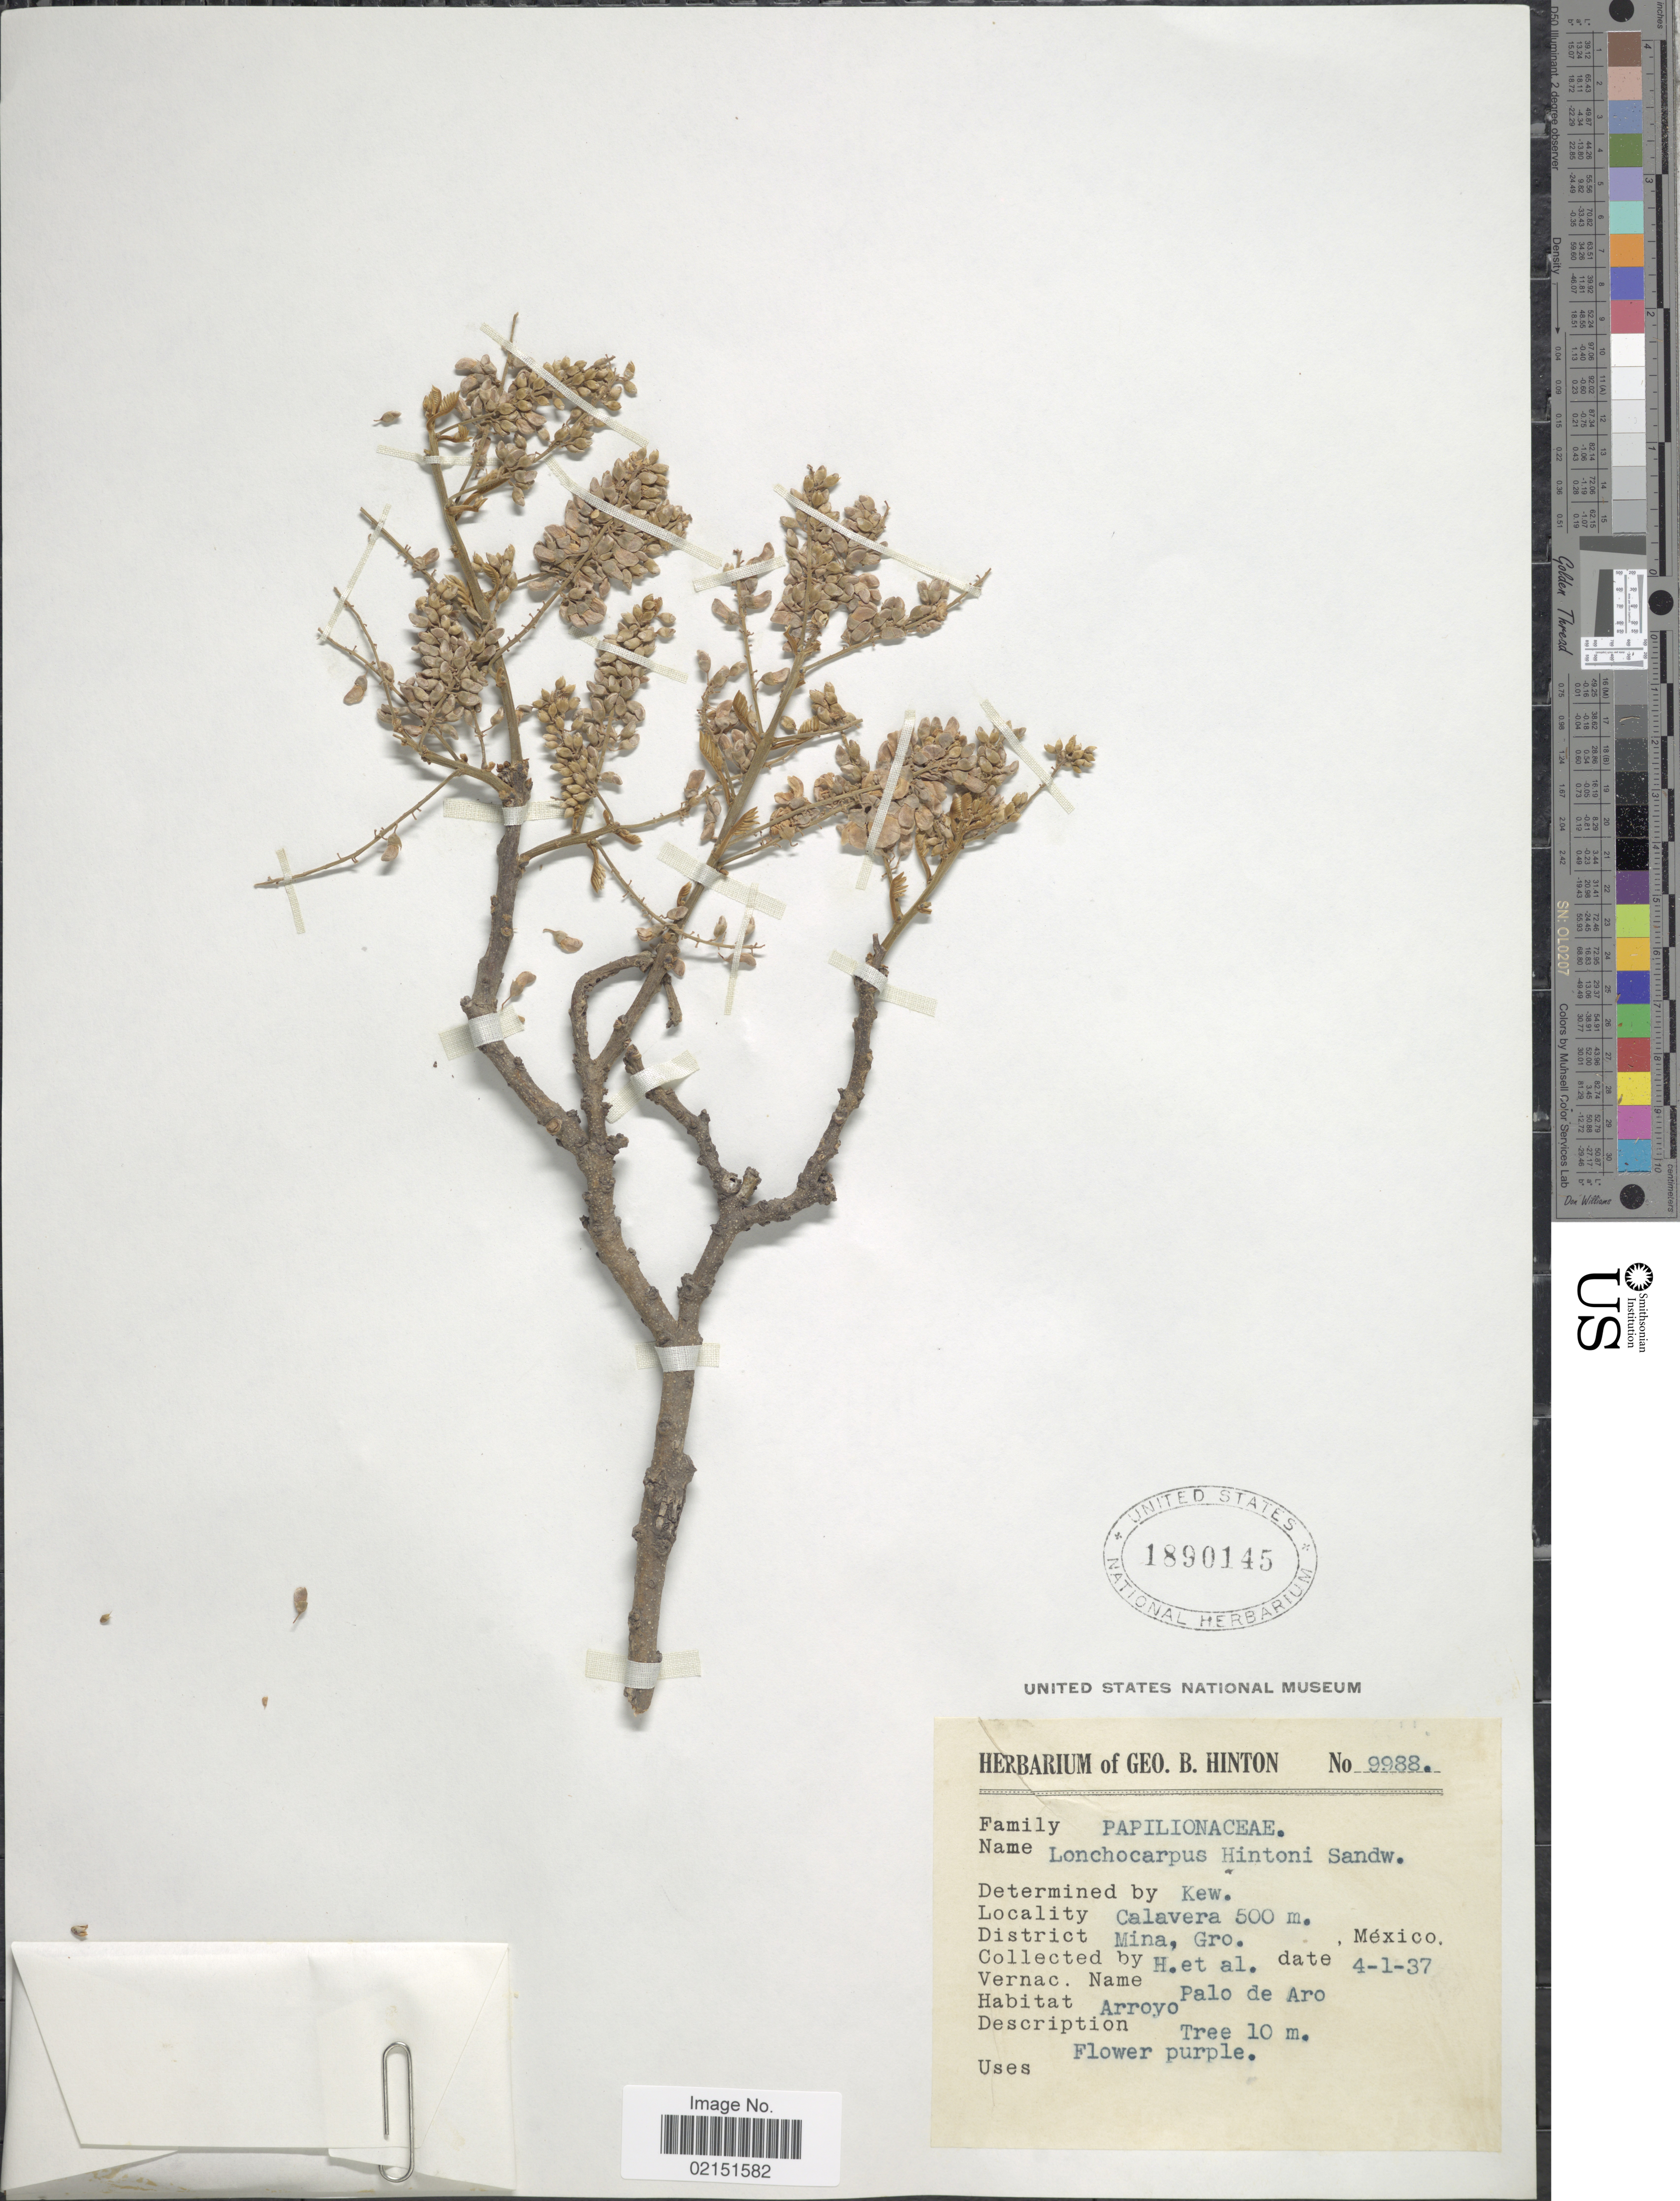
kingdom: Plantae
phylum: Tracheophyta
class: Magnoliopsida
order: Fabales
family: Fabaceae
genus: Lonchocarpus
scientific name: Lonchocarpus hintonii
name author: Sandwith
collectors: G. B. Hinton & et al.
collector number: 9988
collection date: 1937-01-04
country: Mexico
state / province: Guerrero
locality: Calavera. District Mina, Gro.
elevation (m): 500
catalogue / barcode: US 1890145